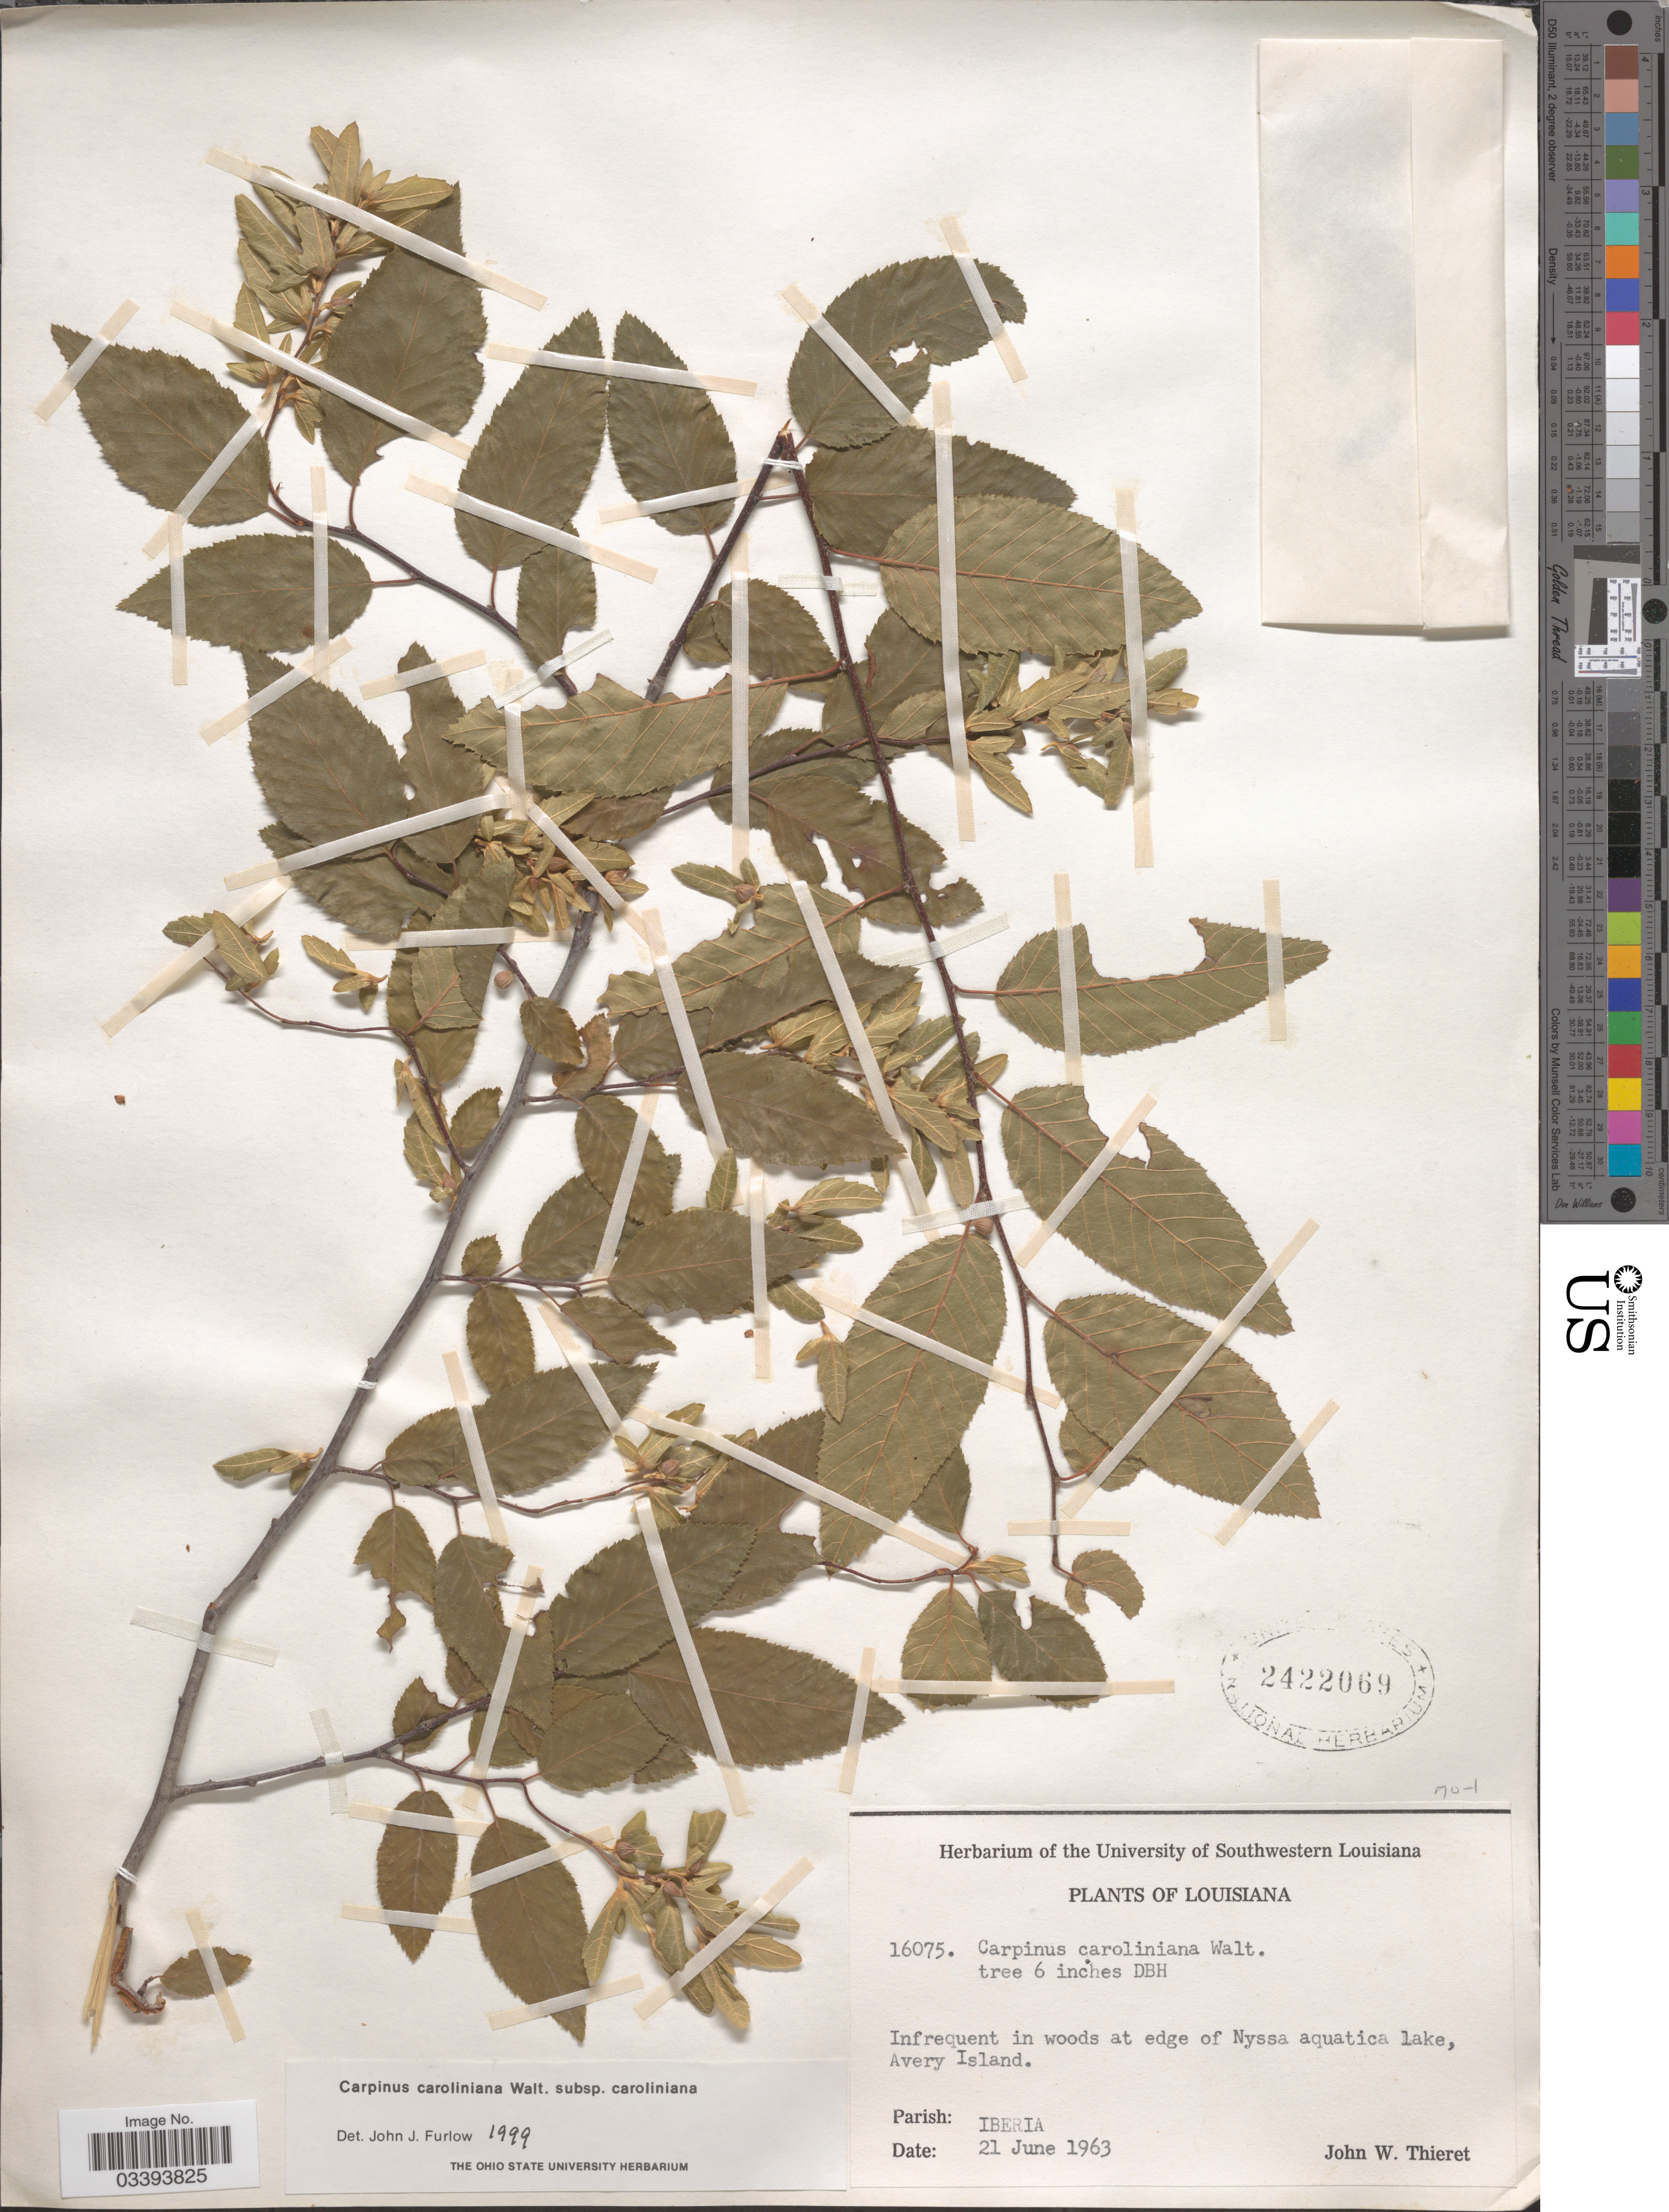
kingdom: Plantae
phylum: Tracheophyta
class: Magnoliopsida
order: Fagales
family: Betulaceae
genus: Carpinus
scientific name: Carpinus caroliniana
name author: Walter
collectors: J. W. Thieret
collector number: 16075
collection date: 1963-06-21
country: United States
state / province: Louisiana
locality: At edge of Nyssa aquatica lake, Avery Island. Parish: Iberia.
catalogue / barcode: US 2422069